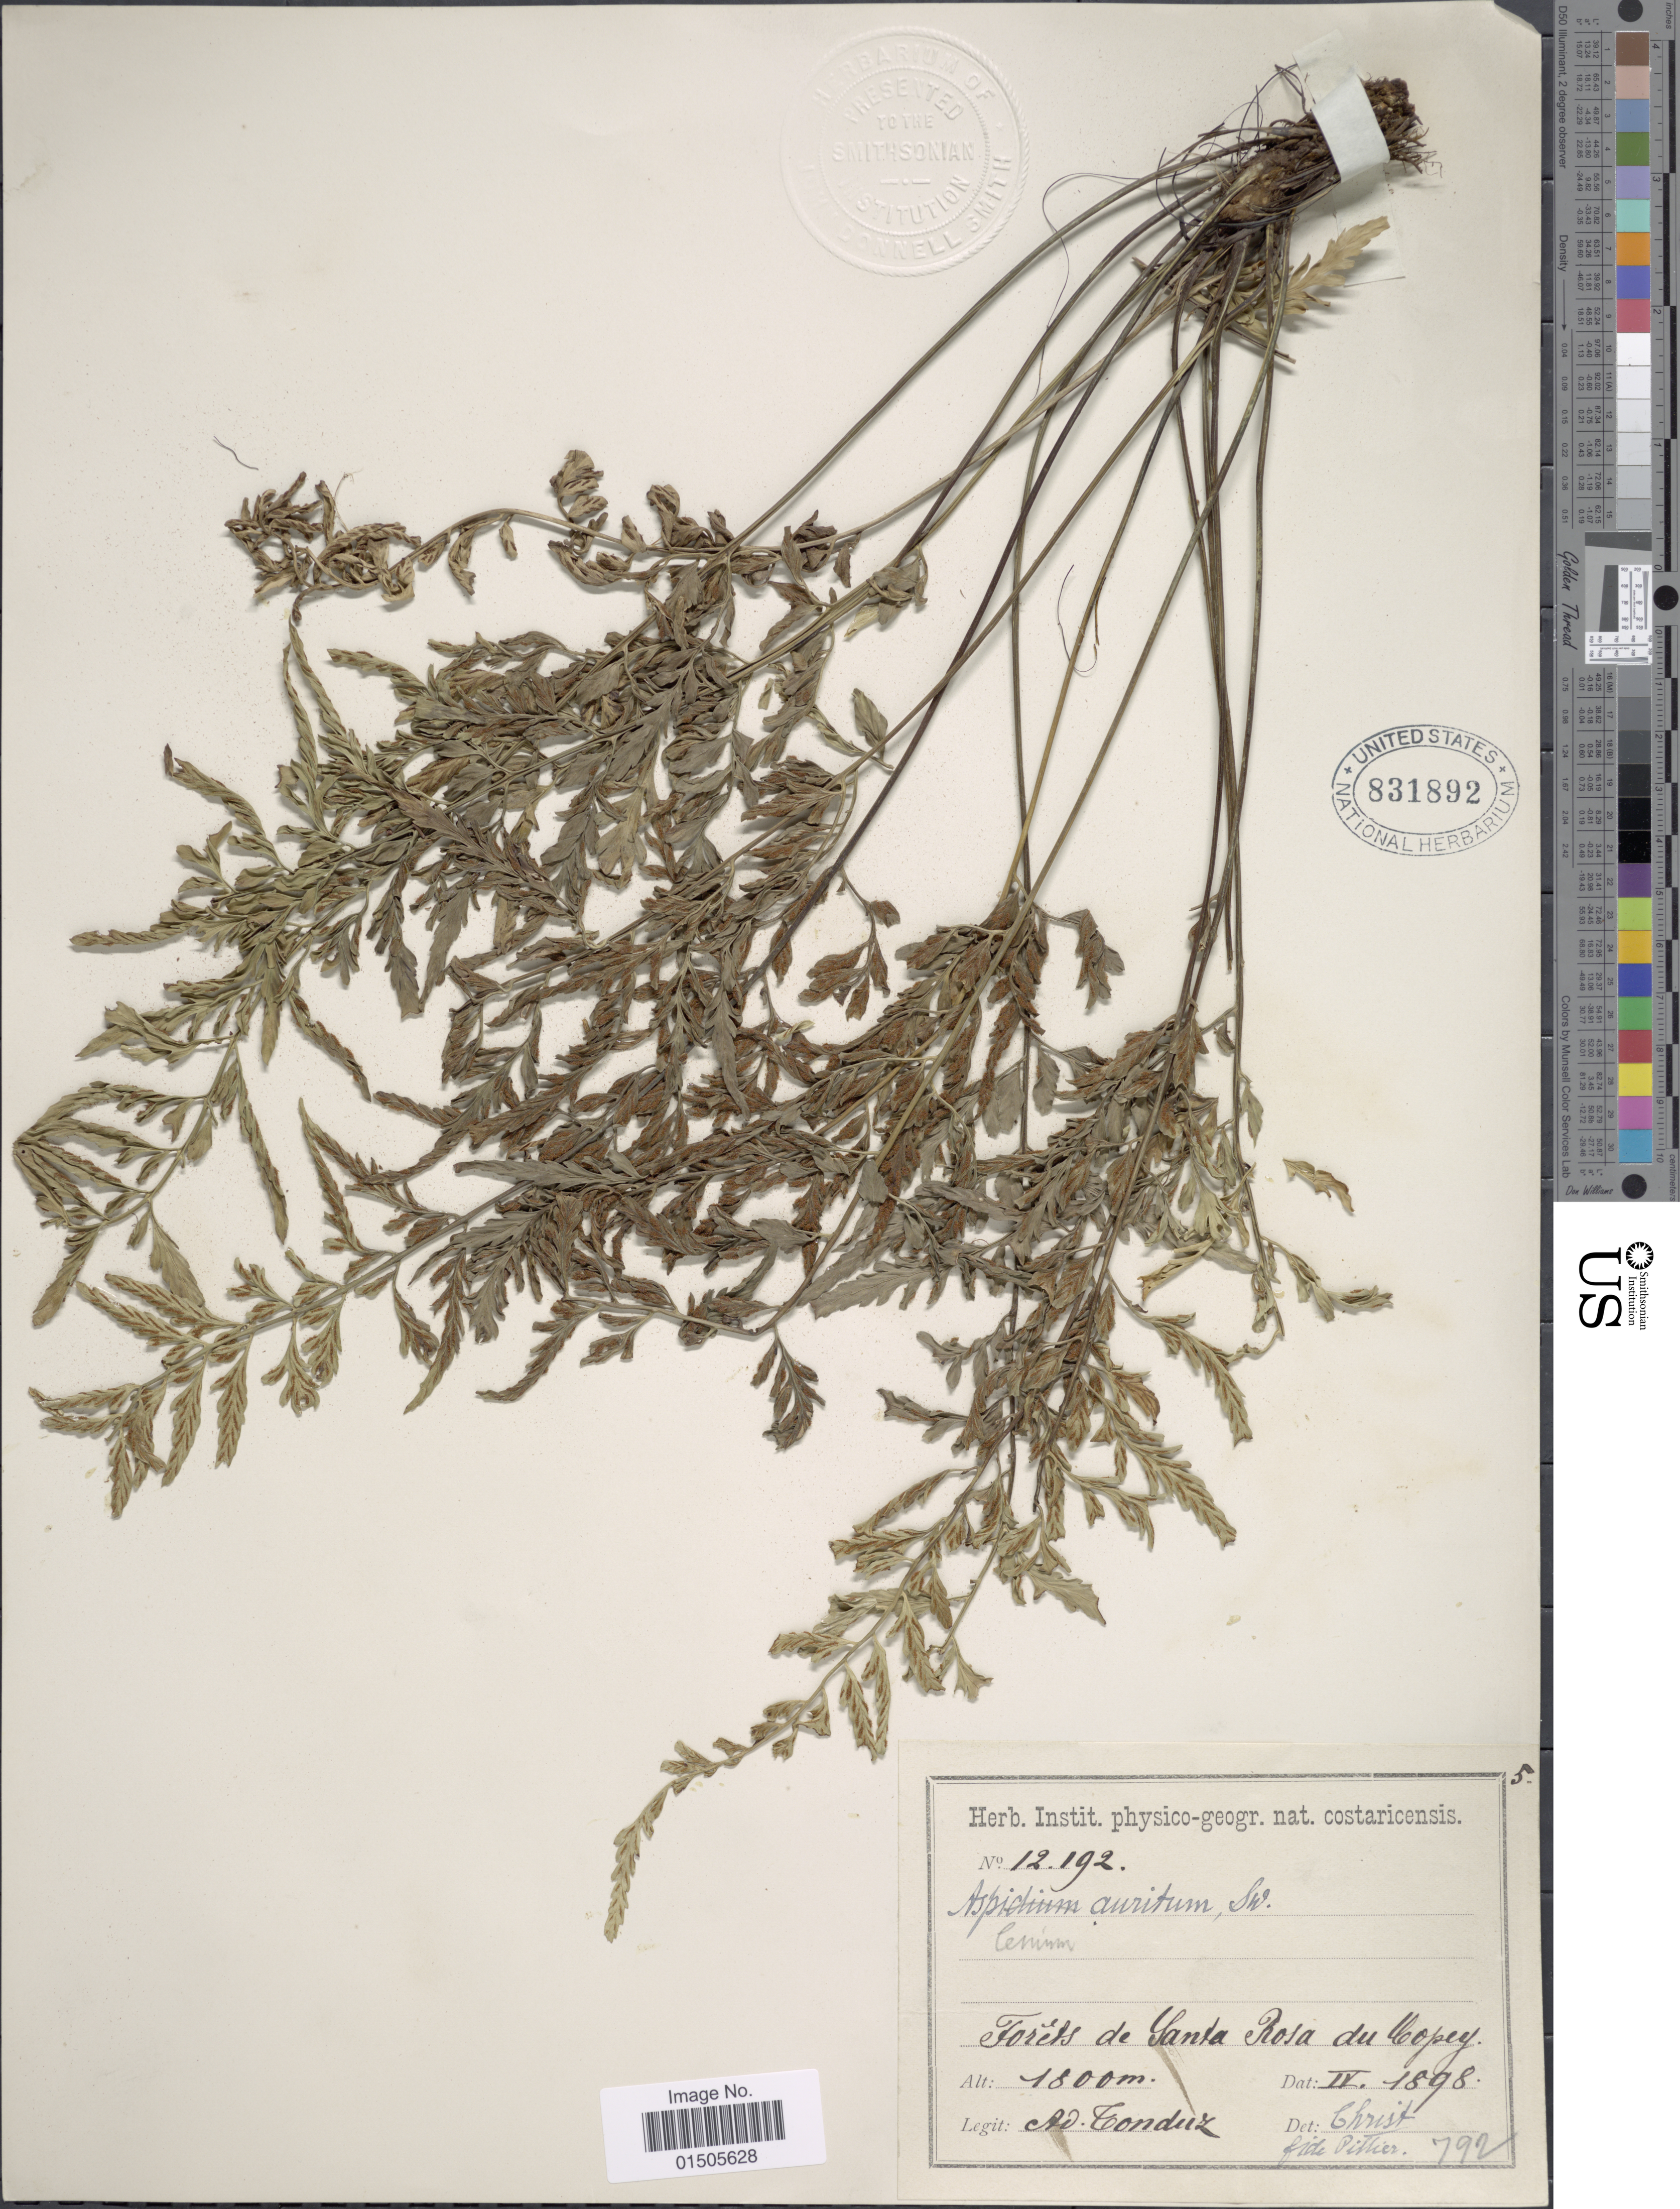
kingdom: Plantae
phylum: Tracheophyta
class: Polypodiopsida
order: Polypodiales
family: Aspleniaceae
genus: Asplenium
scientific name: Asplenium auritum var. moritzianum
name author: Hieron.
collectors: A. Tonduz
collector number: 12192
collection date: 1898-04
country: Costa Rica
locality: Forets de Santa Rosa du Copey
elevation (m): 1800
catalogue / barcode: US 831892